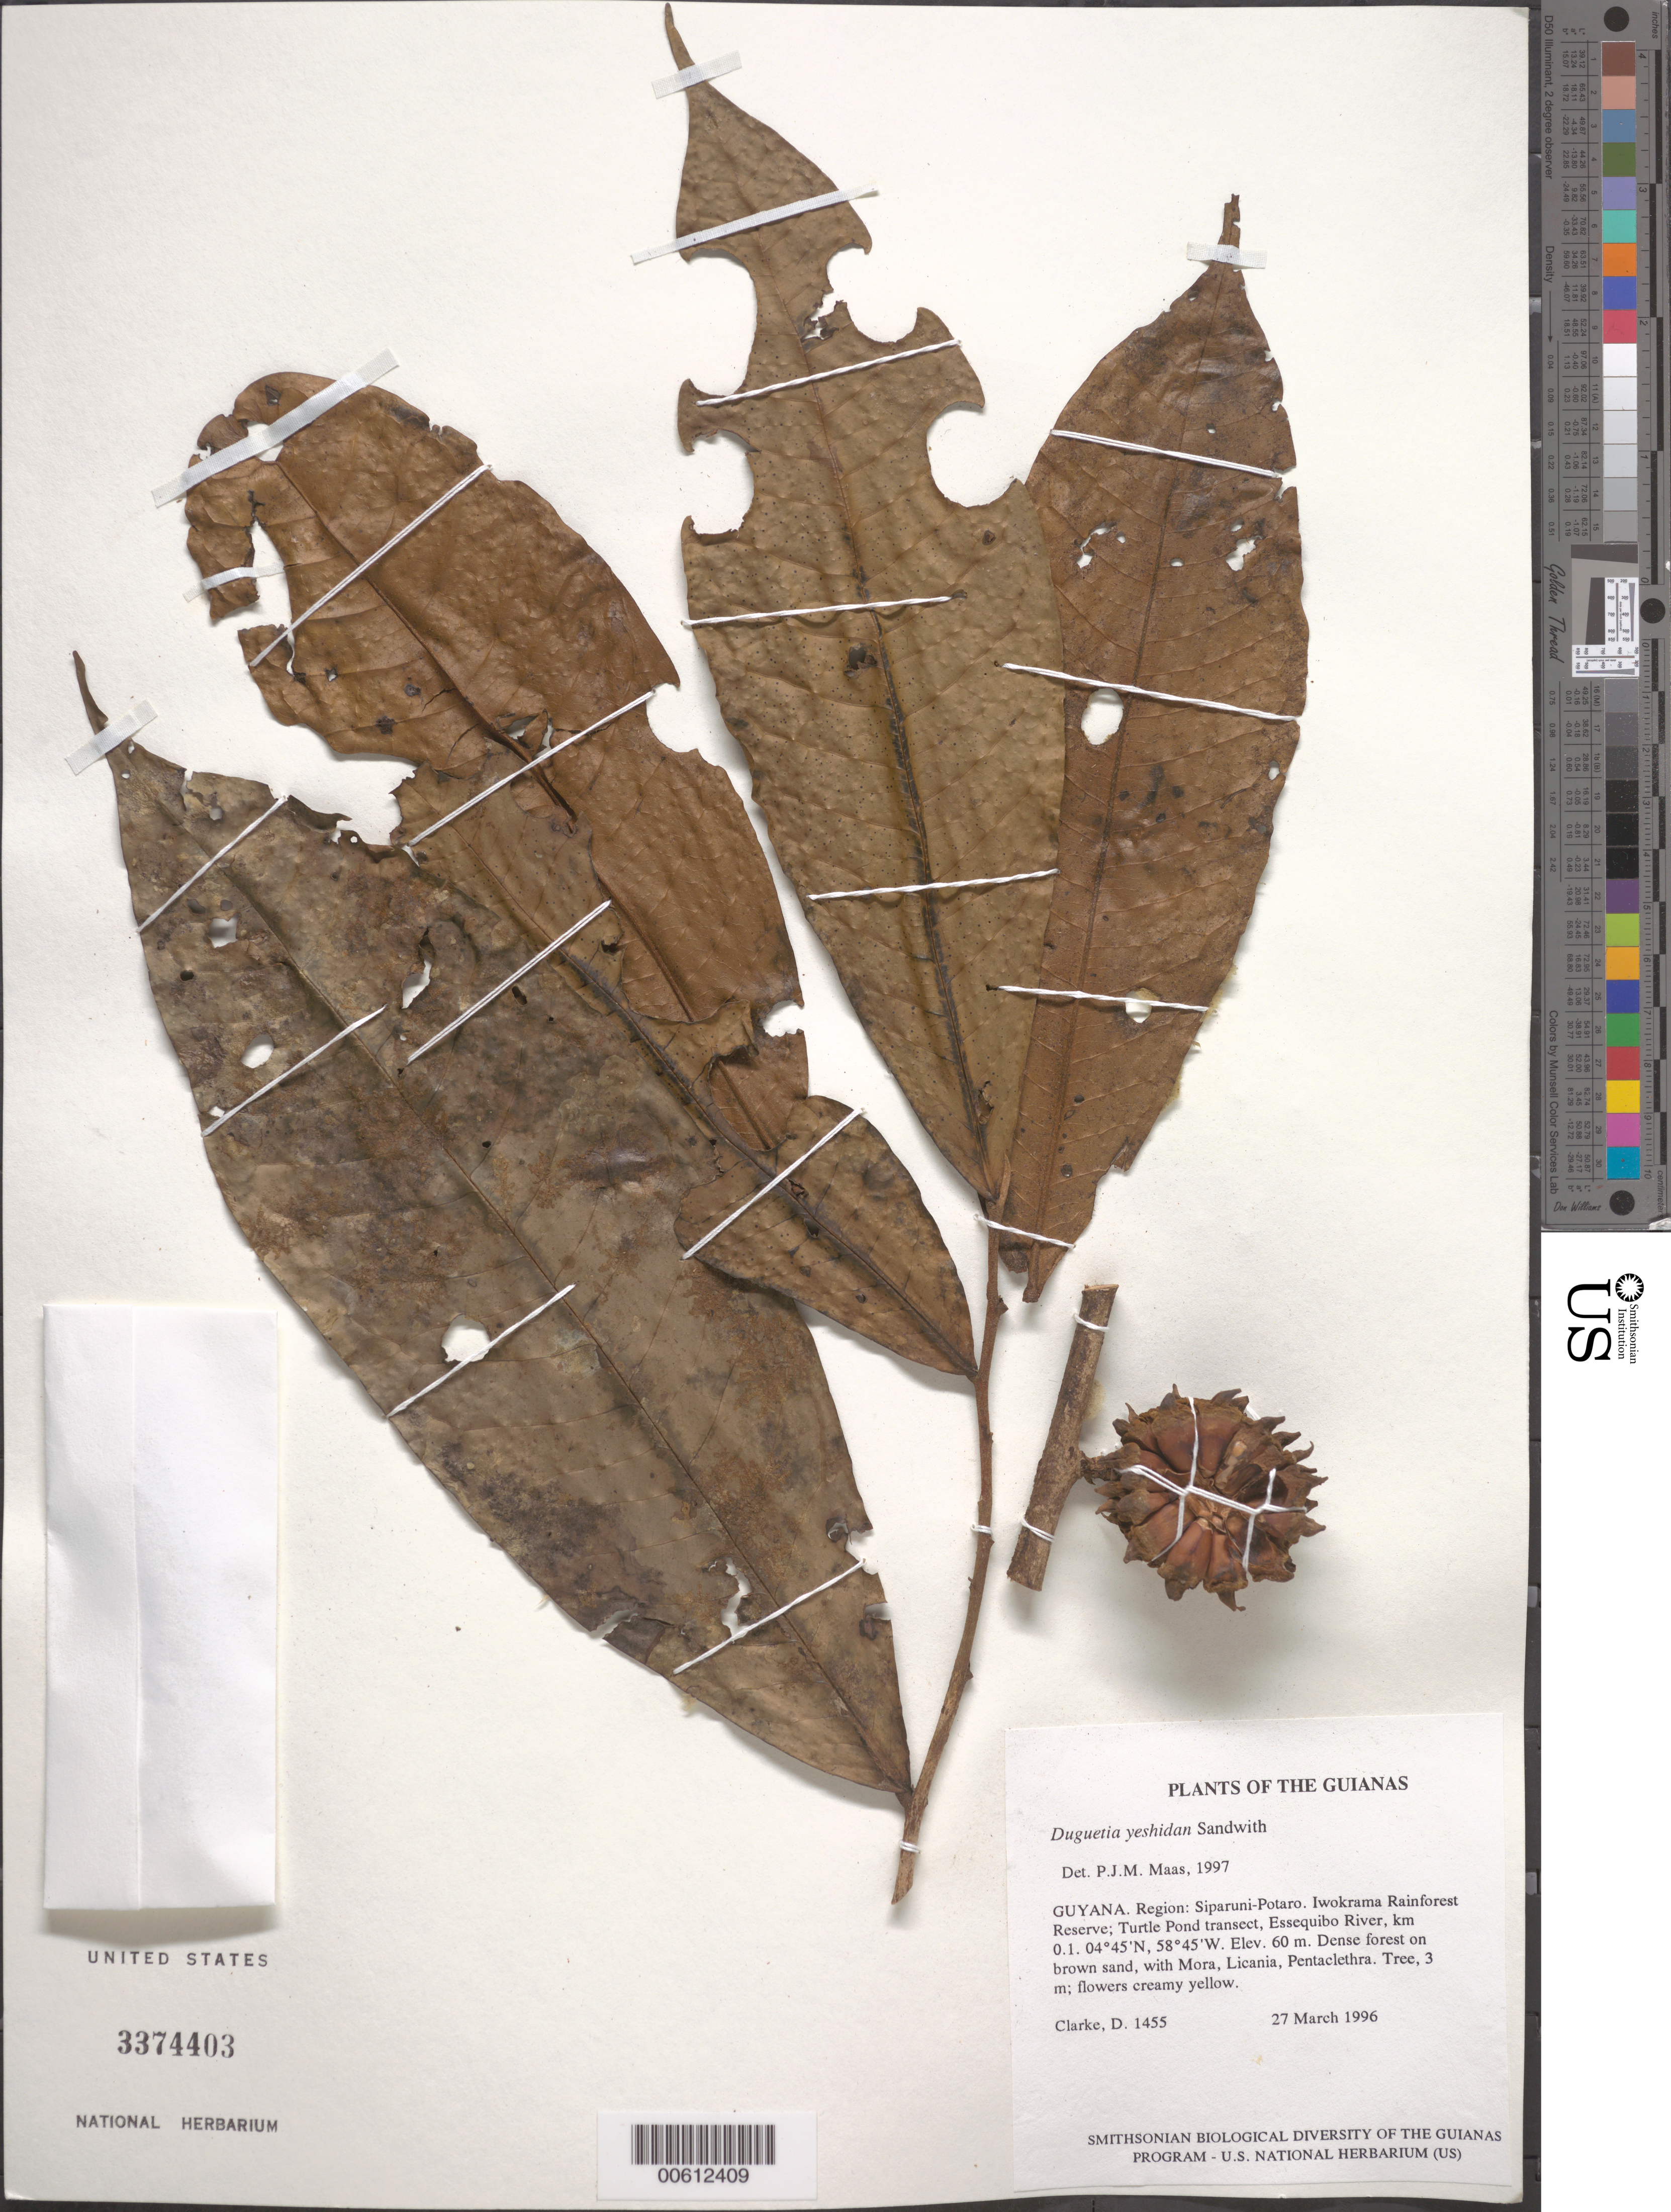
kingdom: Plantae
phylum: Tracheophyta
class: Magnoliopsida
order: Magnoliales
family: Annonaceae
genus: Duguetia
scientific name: Duguetia yeshidan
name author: Sandwith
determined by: Maas, Paul J. M.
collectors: H. D. Clarke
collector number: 1455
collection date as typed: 27 March 1996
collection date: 1996-03-27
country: Guyana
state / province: Potaro-Siparuni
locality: Iwokrama Rainforest Reserve; Turtle Pond transect, Essequibo River, km 0.1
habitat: Dense forest on brown sand, with Mora, Licania, Pentaclethra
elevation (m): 60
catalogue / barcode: US 3374403